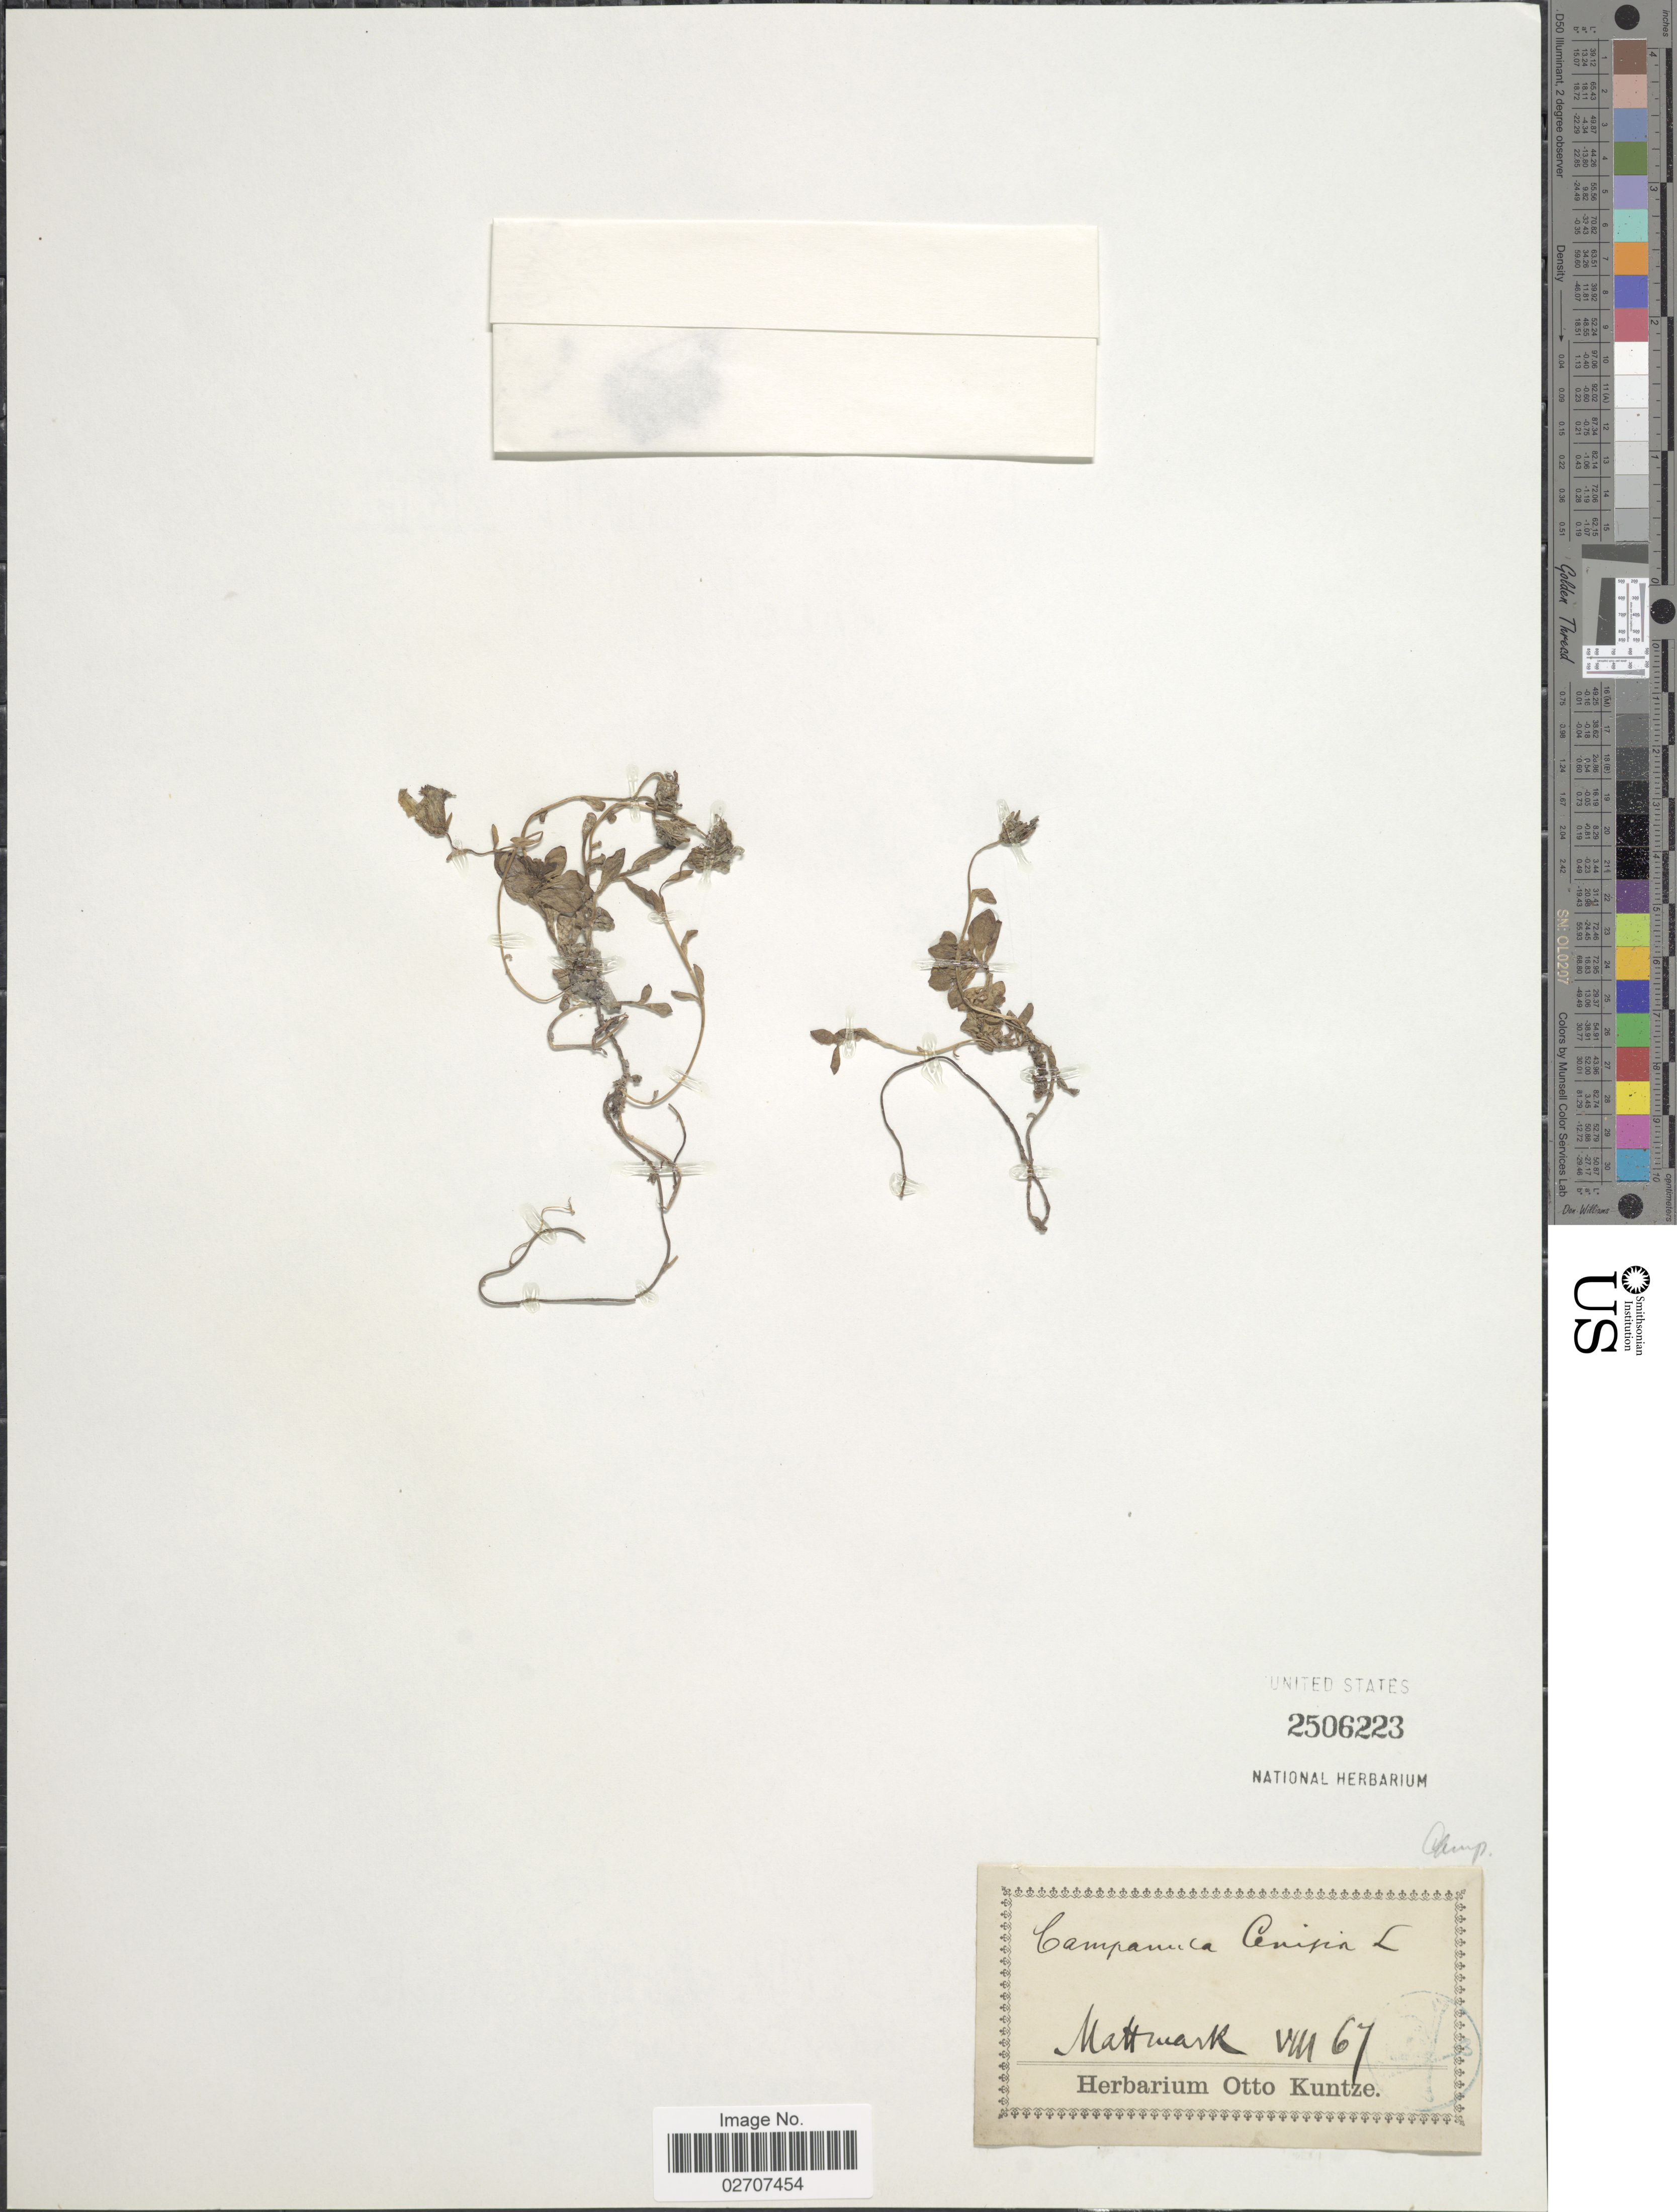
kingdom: Plantae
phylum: Tracheophyta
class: Magnoliopsida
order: Asterales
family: Campanulaceae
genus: Campanula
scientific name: Campanula cenisia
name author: L.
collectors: ex herb. Otto Kuntze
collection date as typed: Transcribed d/m/y: /8/67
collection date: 1867-08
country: Switzerland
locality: Mattmark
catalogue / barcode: US 2506223